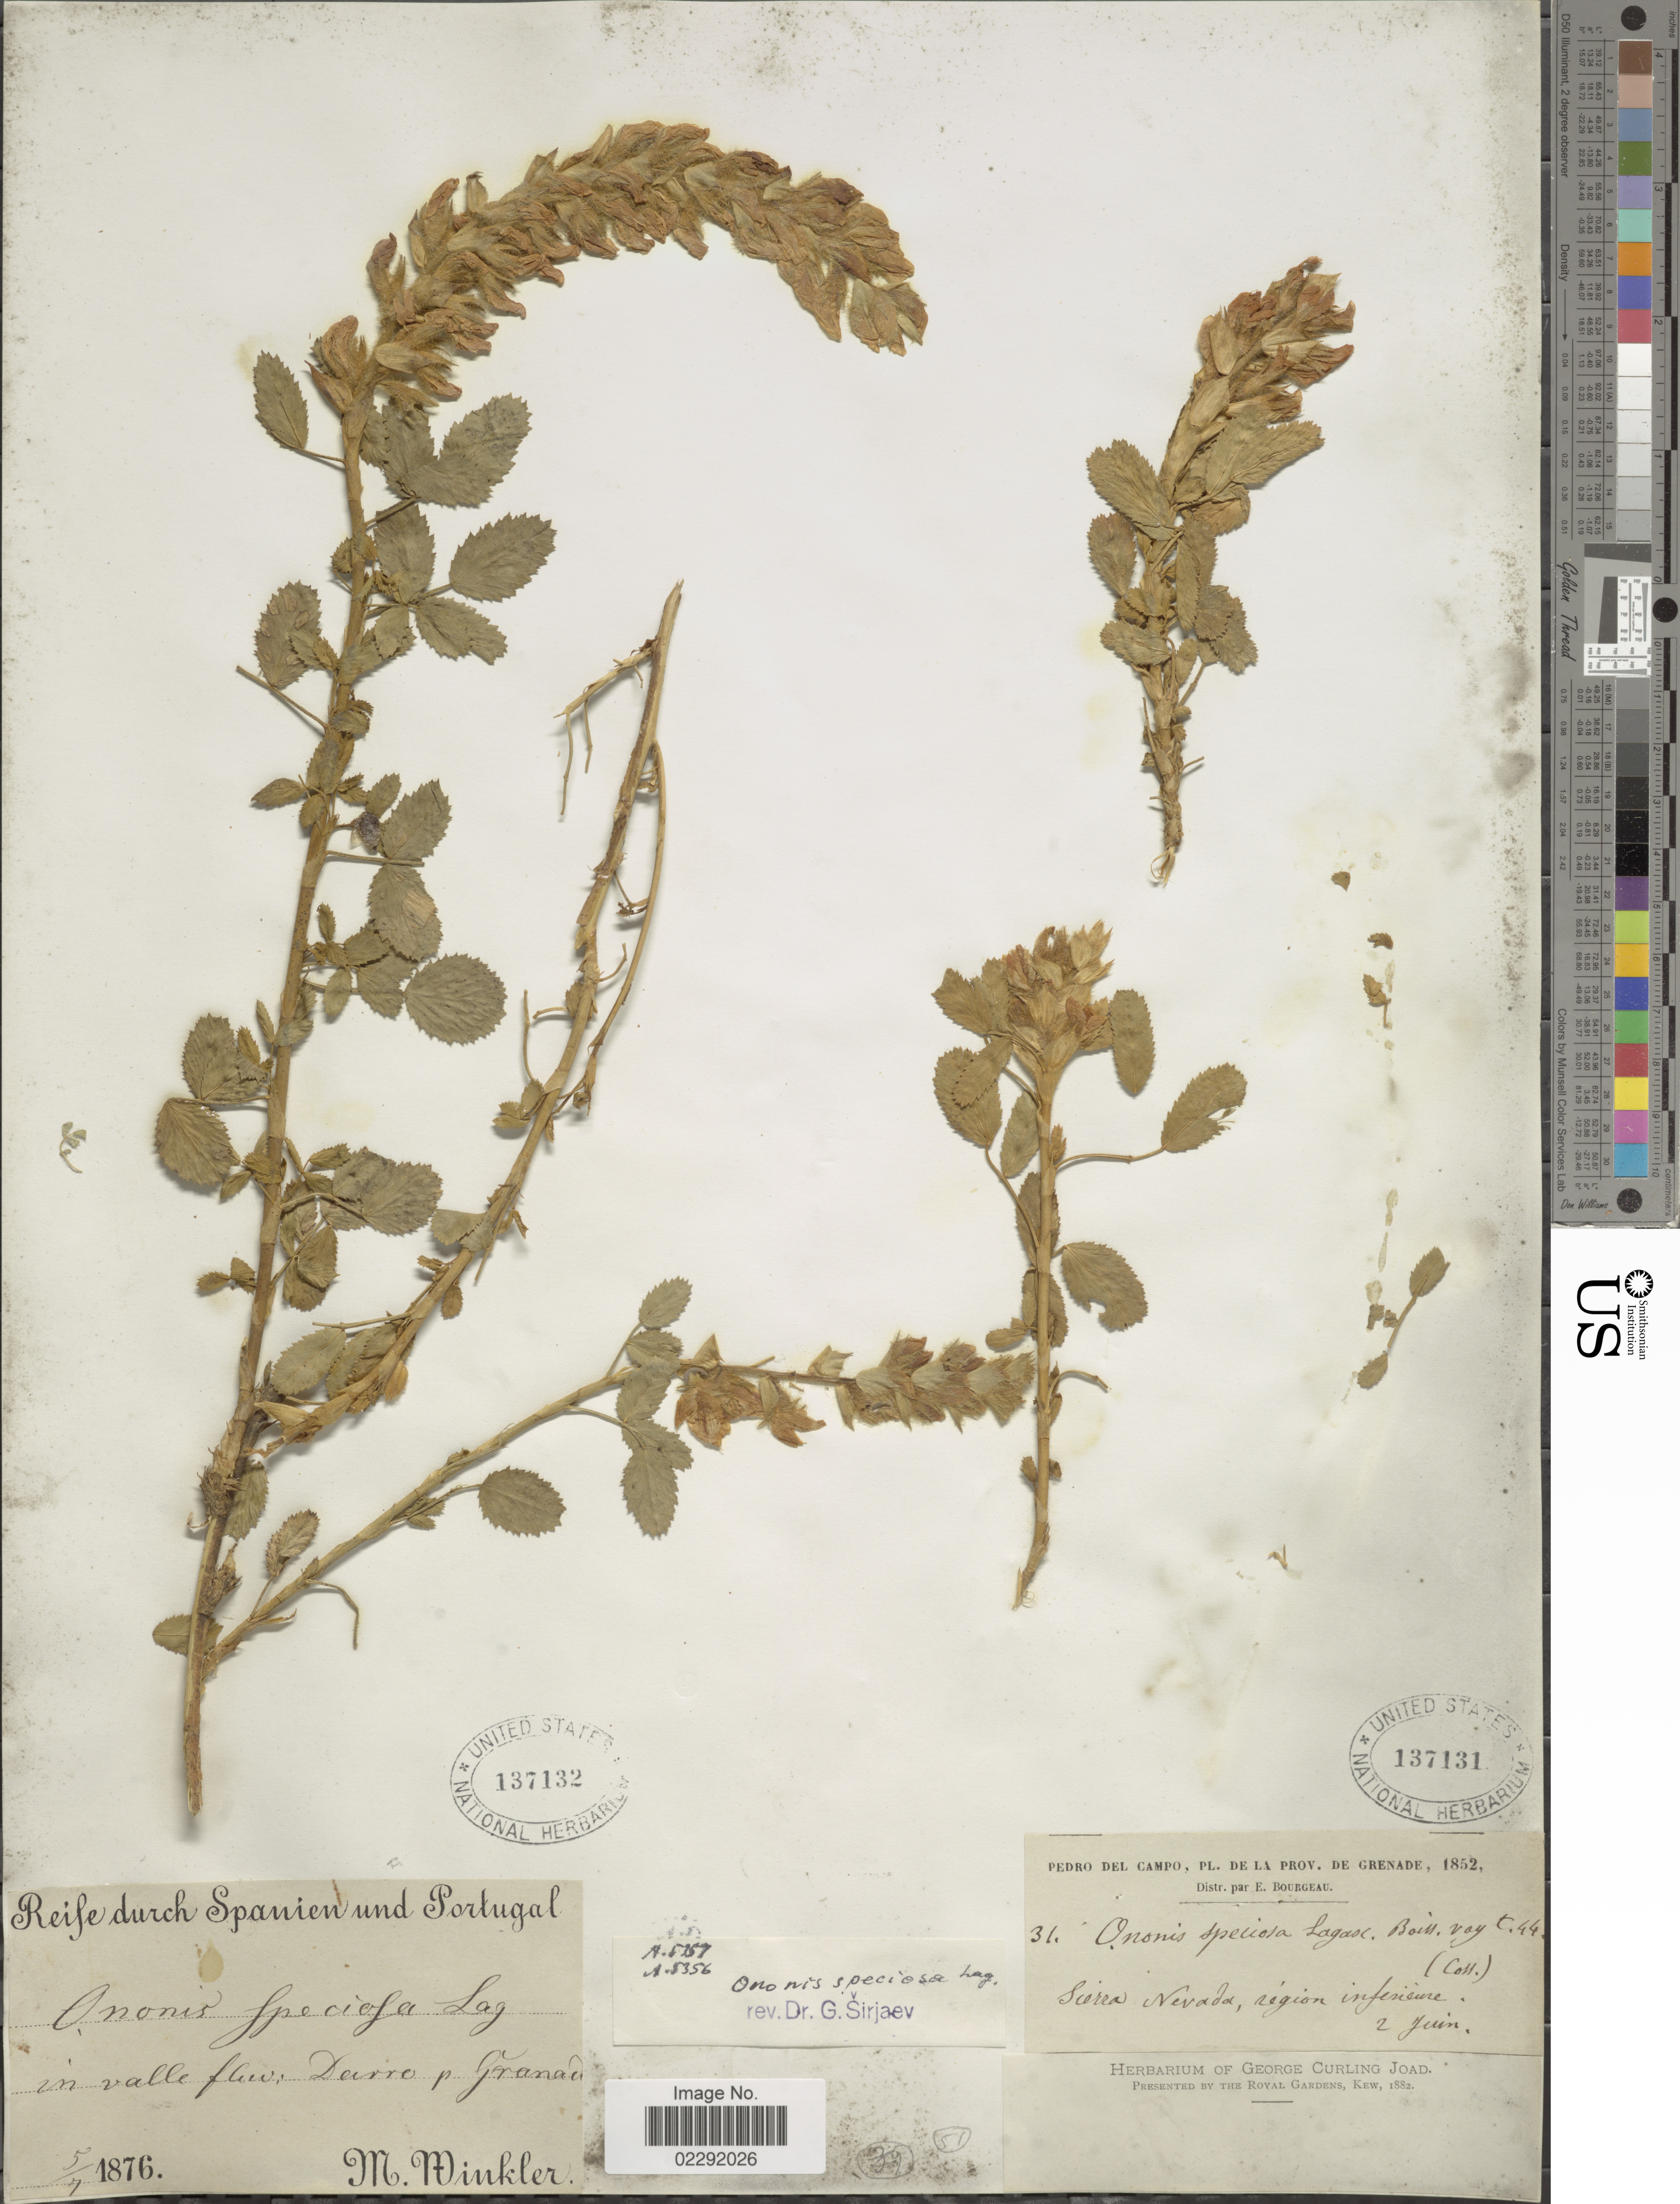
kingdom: Plantae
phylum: Tracheophyta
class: Magnoliopsida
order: Fabales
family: Fabaceae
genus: Ononis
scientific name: Ononis speciosa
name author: Lag.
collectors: E. Bourgeau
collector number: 31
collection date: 1852-06-02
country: Spain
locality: Pedro del Campo, Pl. de la Prov. de Grenade, Sierra Nevada, region inferieure.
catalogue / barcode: US 137131-2